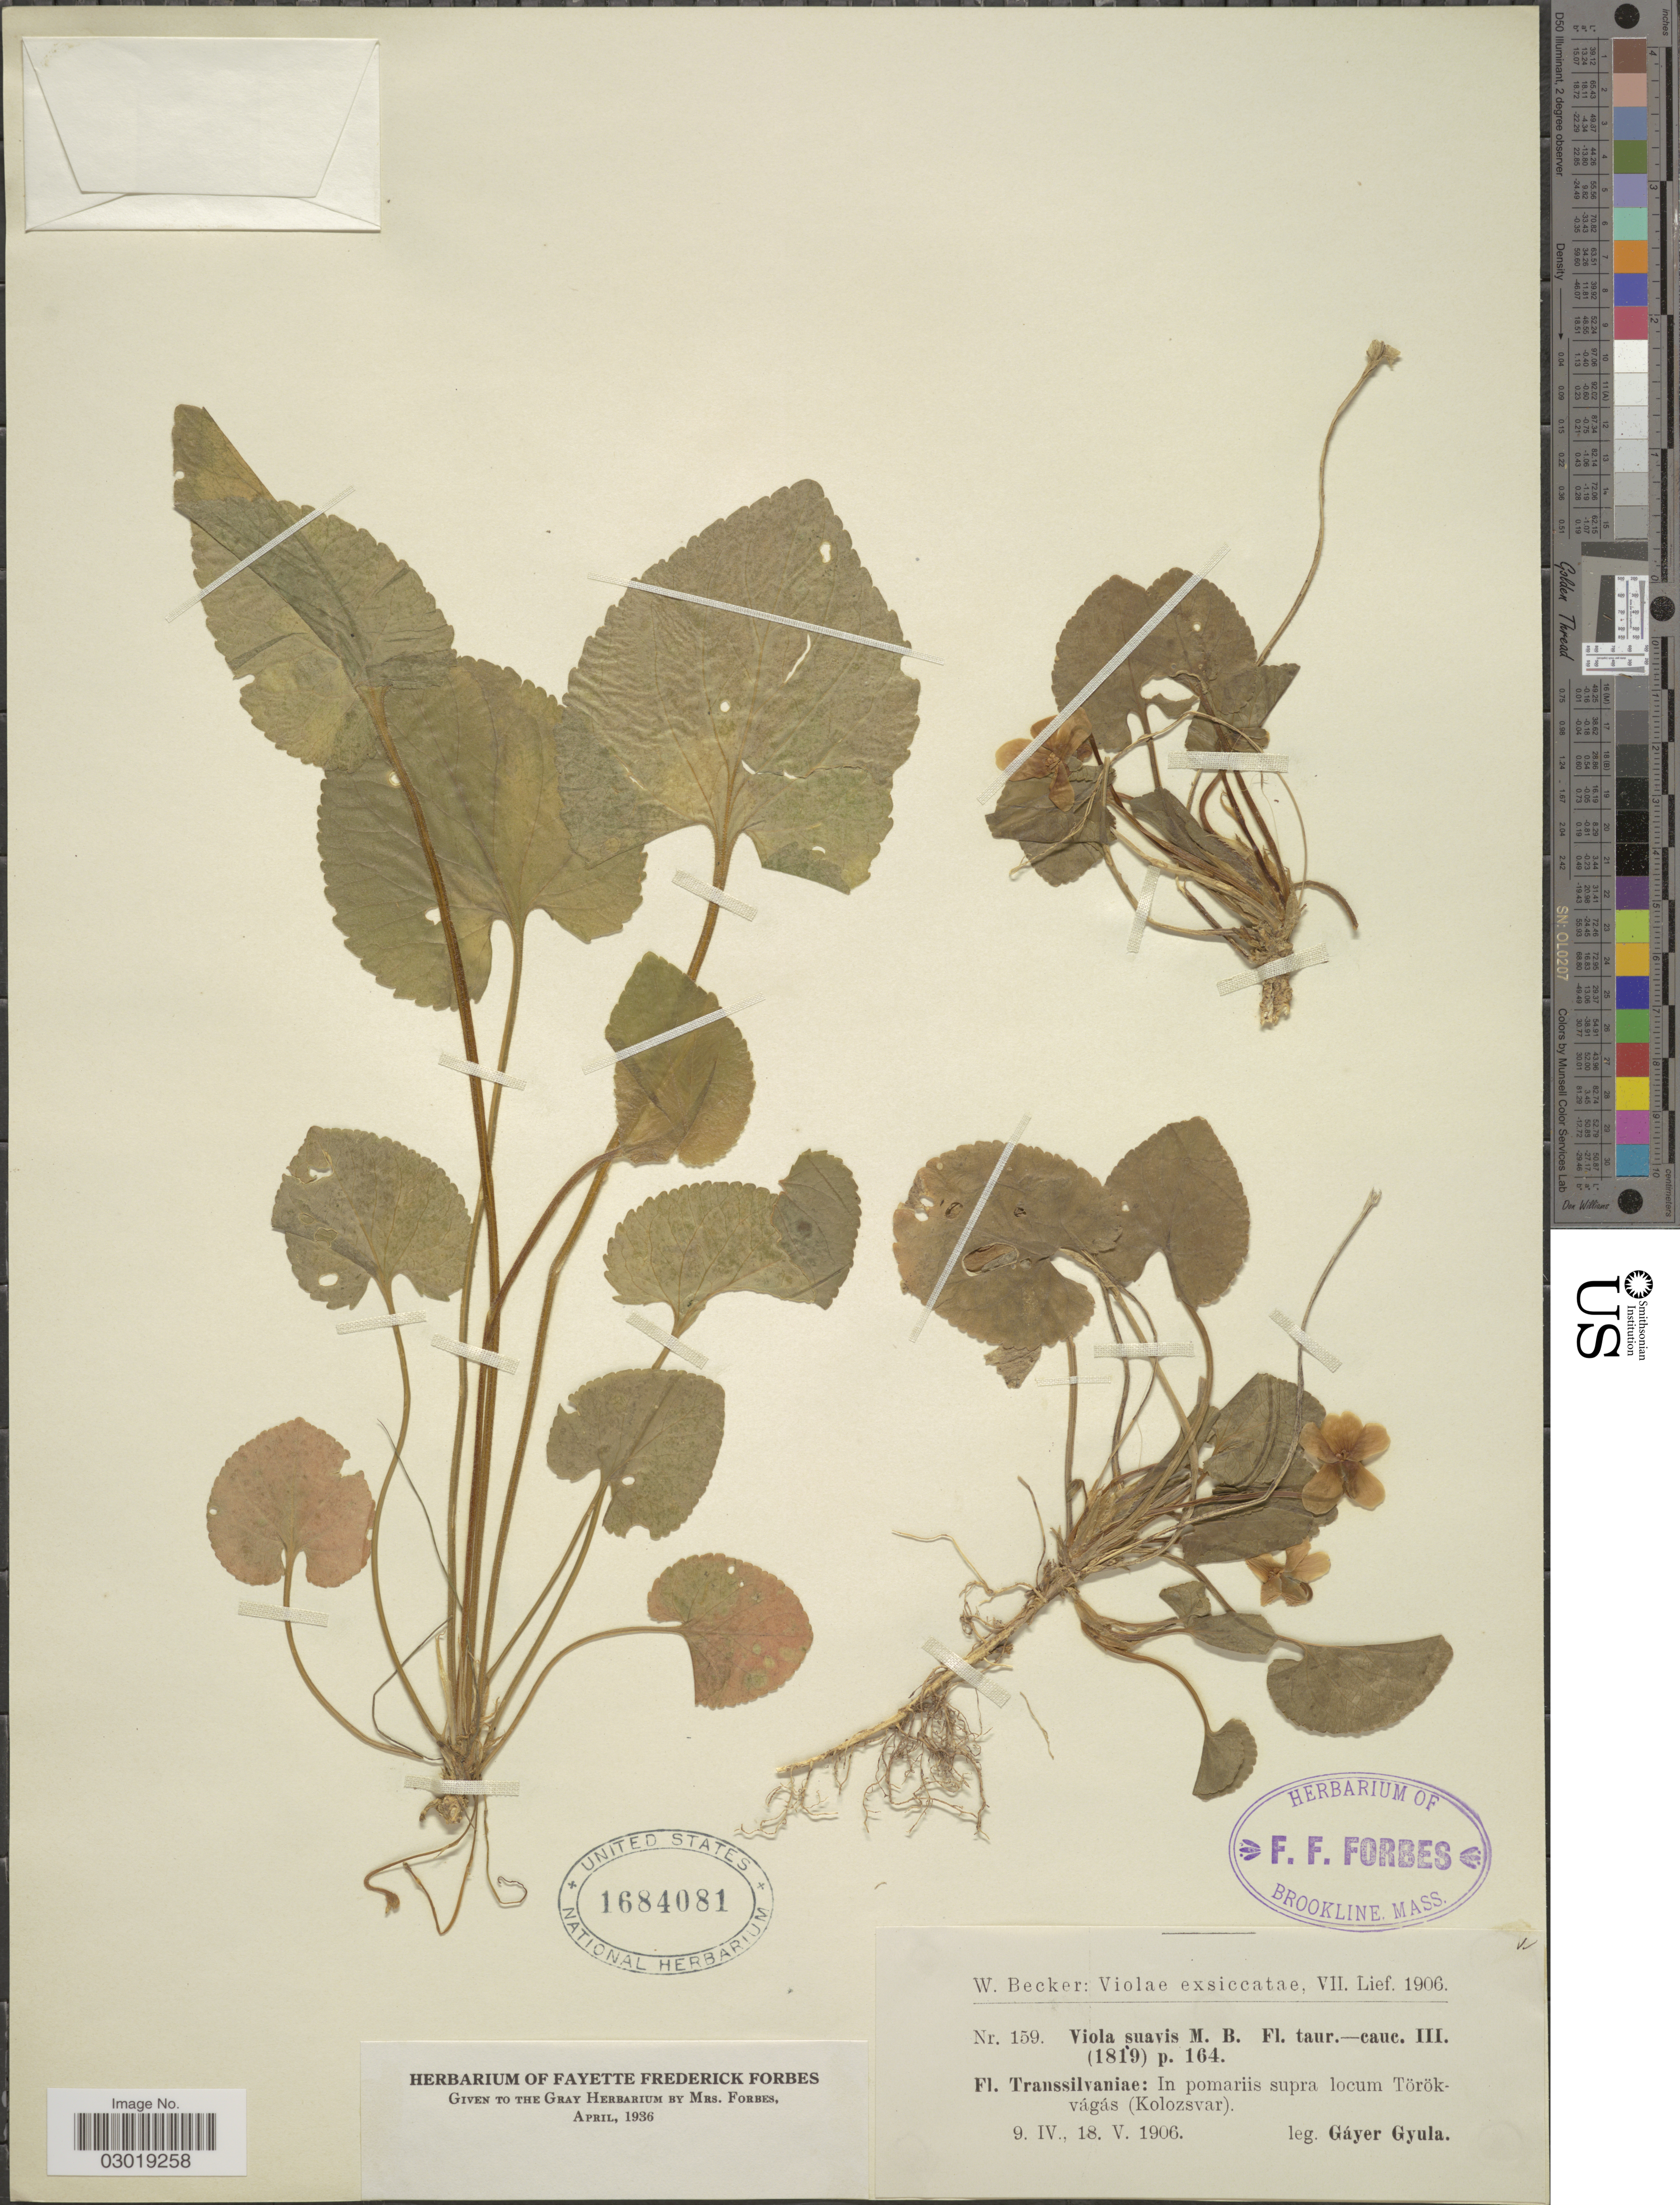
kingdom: Plantae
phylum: Tracheophyta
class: Magnoliopsida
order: Malpighiales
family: Violaceae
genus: Viola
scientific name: Viola suavis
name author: M. Bieb.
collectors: G. Gyula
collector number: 159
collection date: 1906-04-19/1906-05-18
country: Romania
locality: Transsilvaniae: In pomariis supra locum Török -vágás (Kolozsvar).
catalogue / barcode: US 1684081